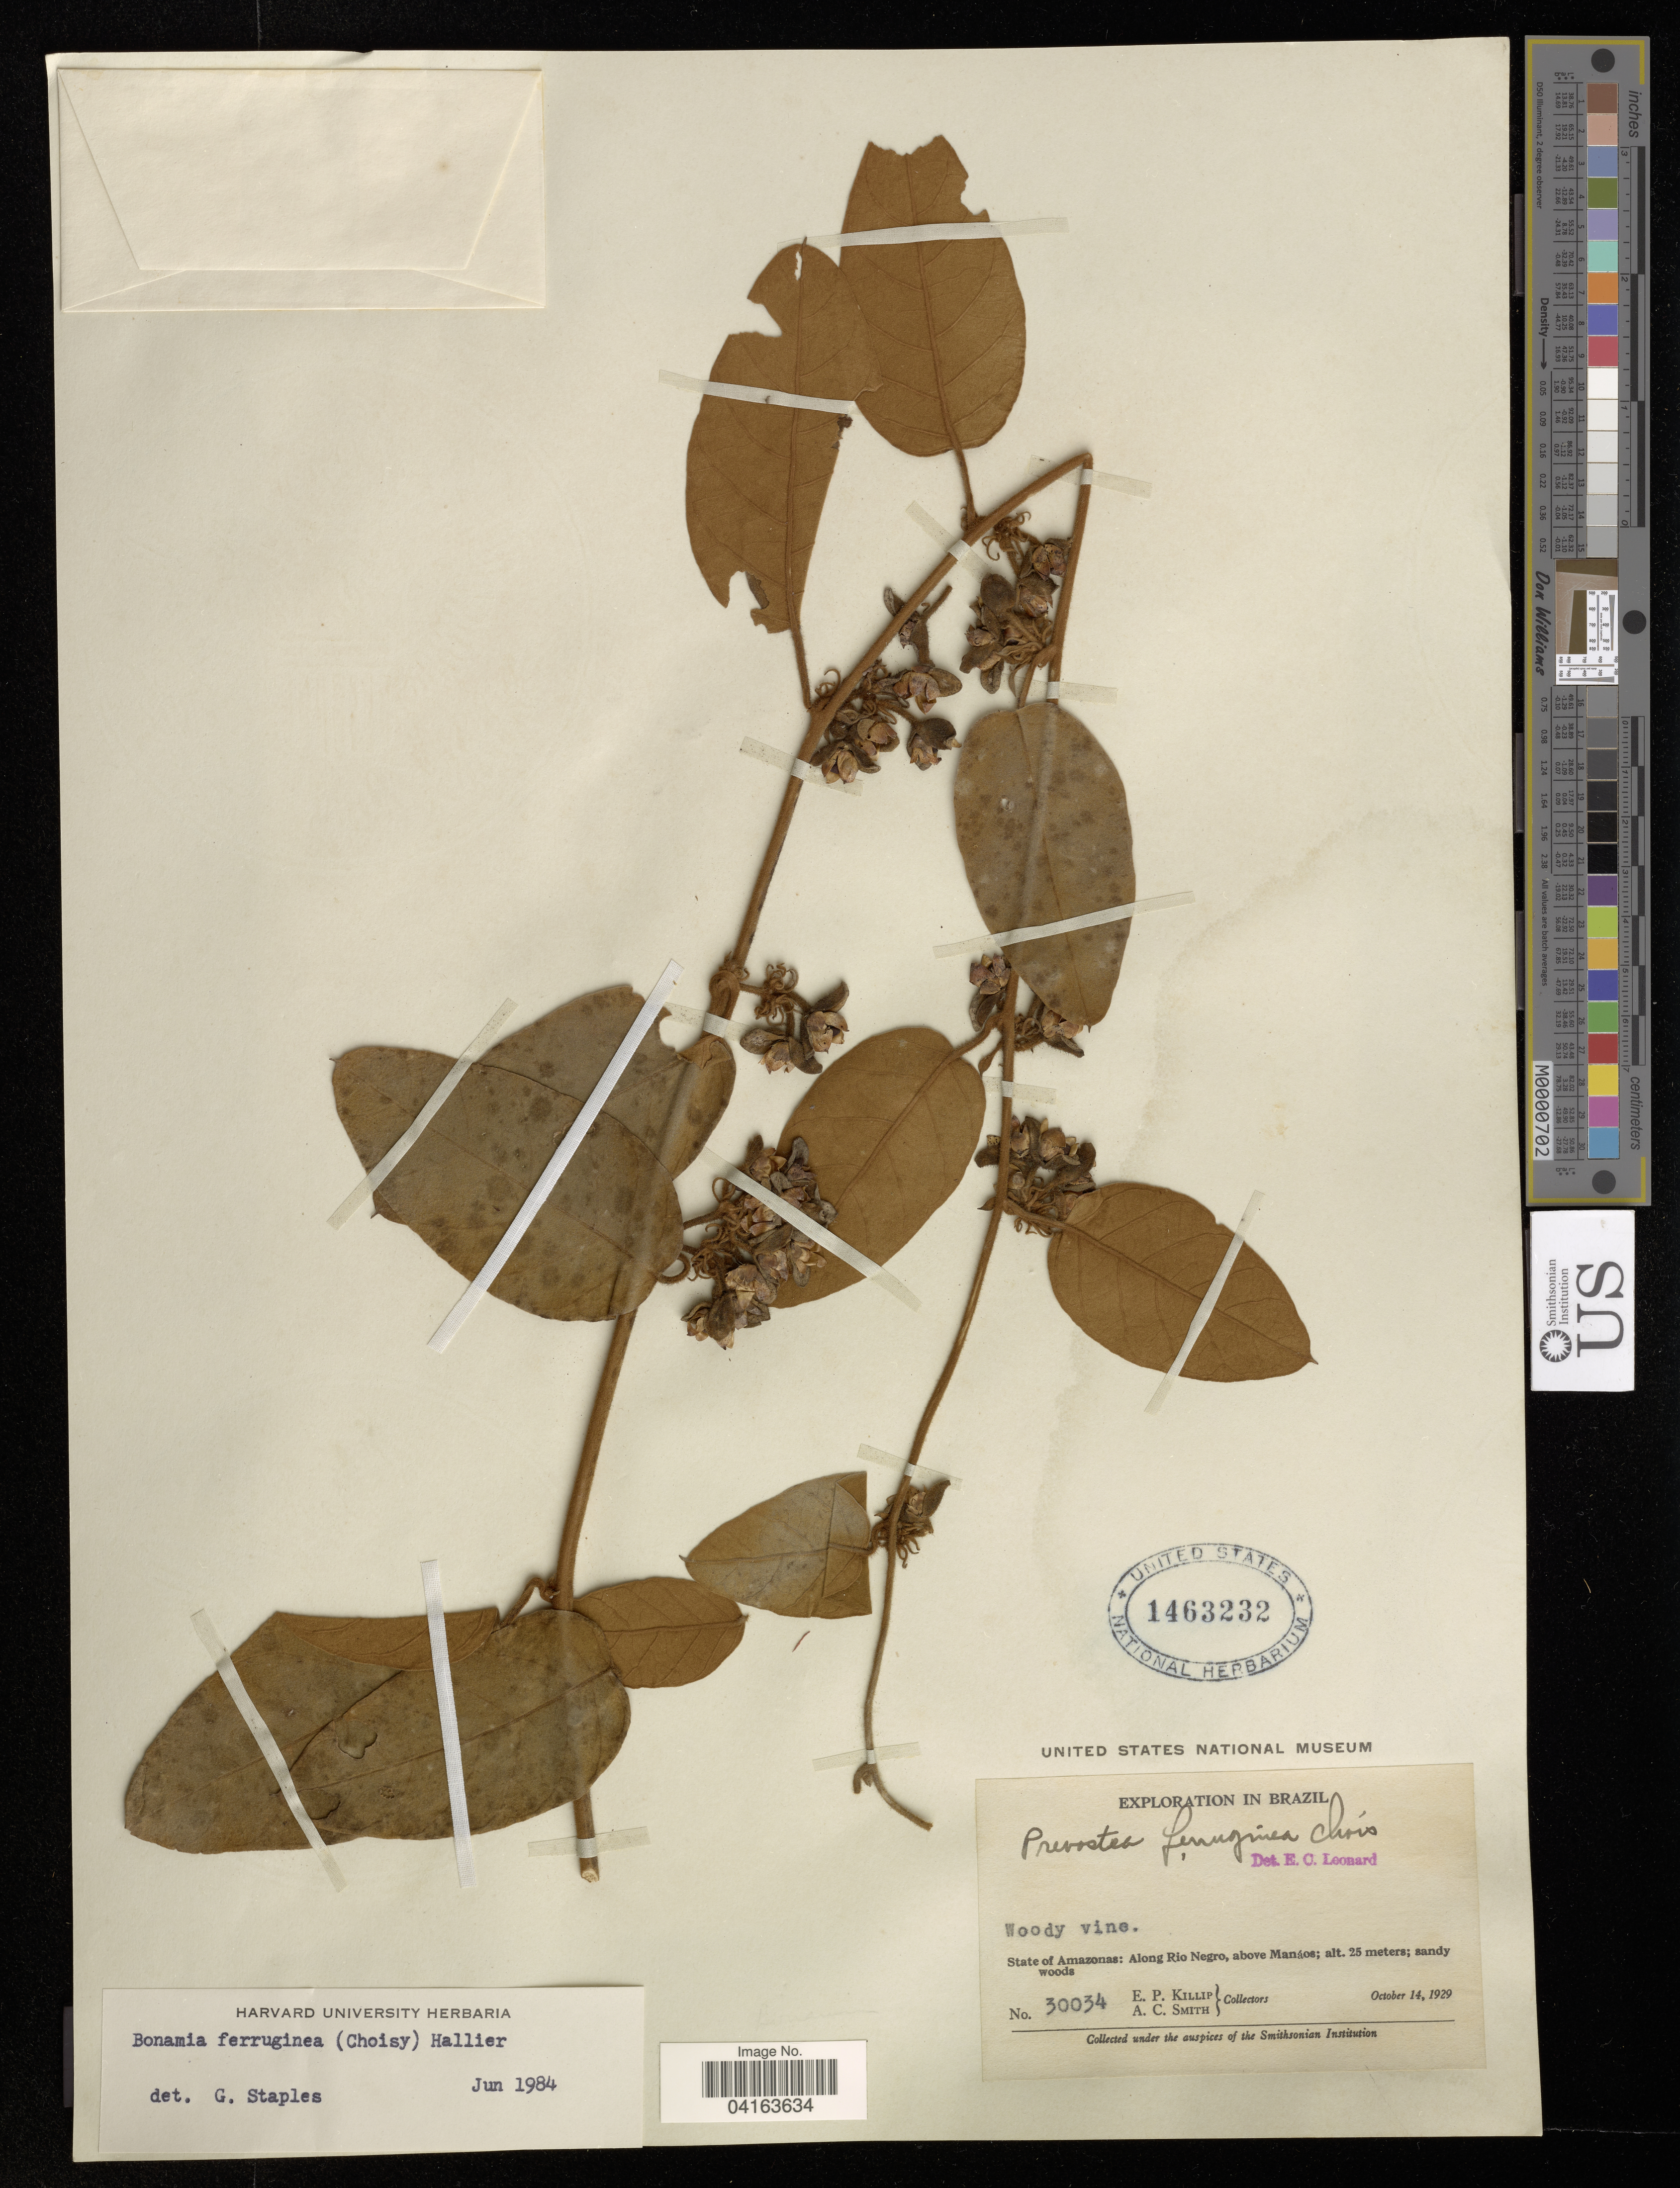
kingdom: Plantae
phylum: Tracheophyta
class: Magnoliopsida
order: Solanales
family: Convolvulaceae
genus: Bonamia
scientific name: Bonamia ferruginea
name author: (Choisy) Hallier f.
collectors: E. P. Killip & A. C. Smith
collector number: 30034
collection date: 1929-10-14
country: Brazil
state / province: Amazonas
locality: Along Rio Negro, above Manáos.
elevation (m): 25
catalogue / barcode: US 1463232